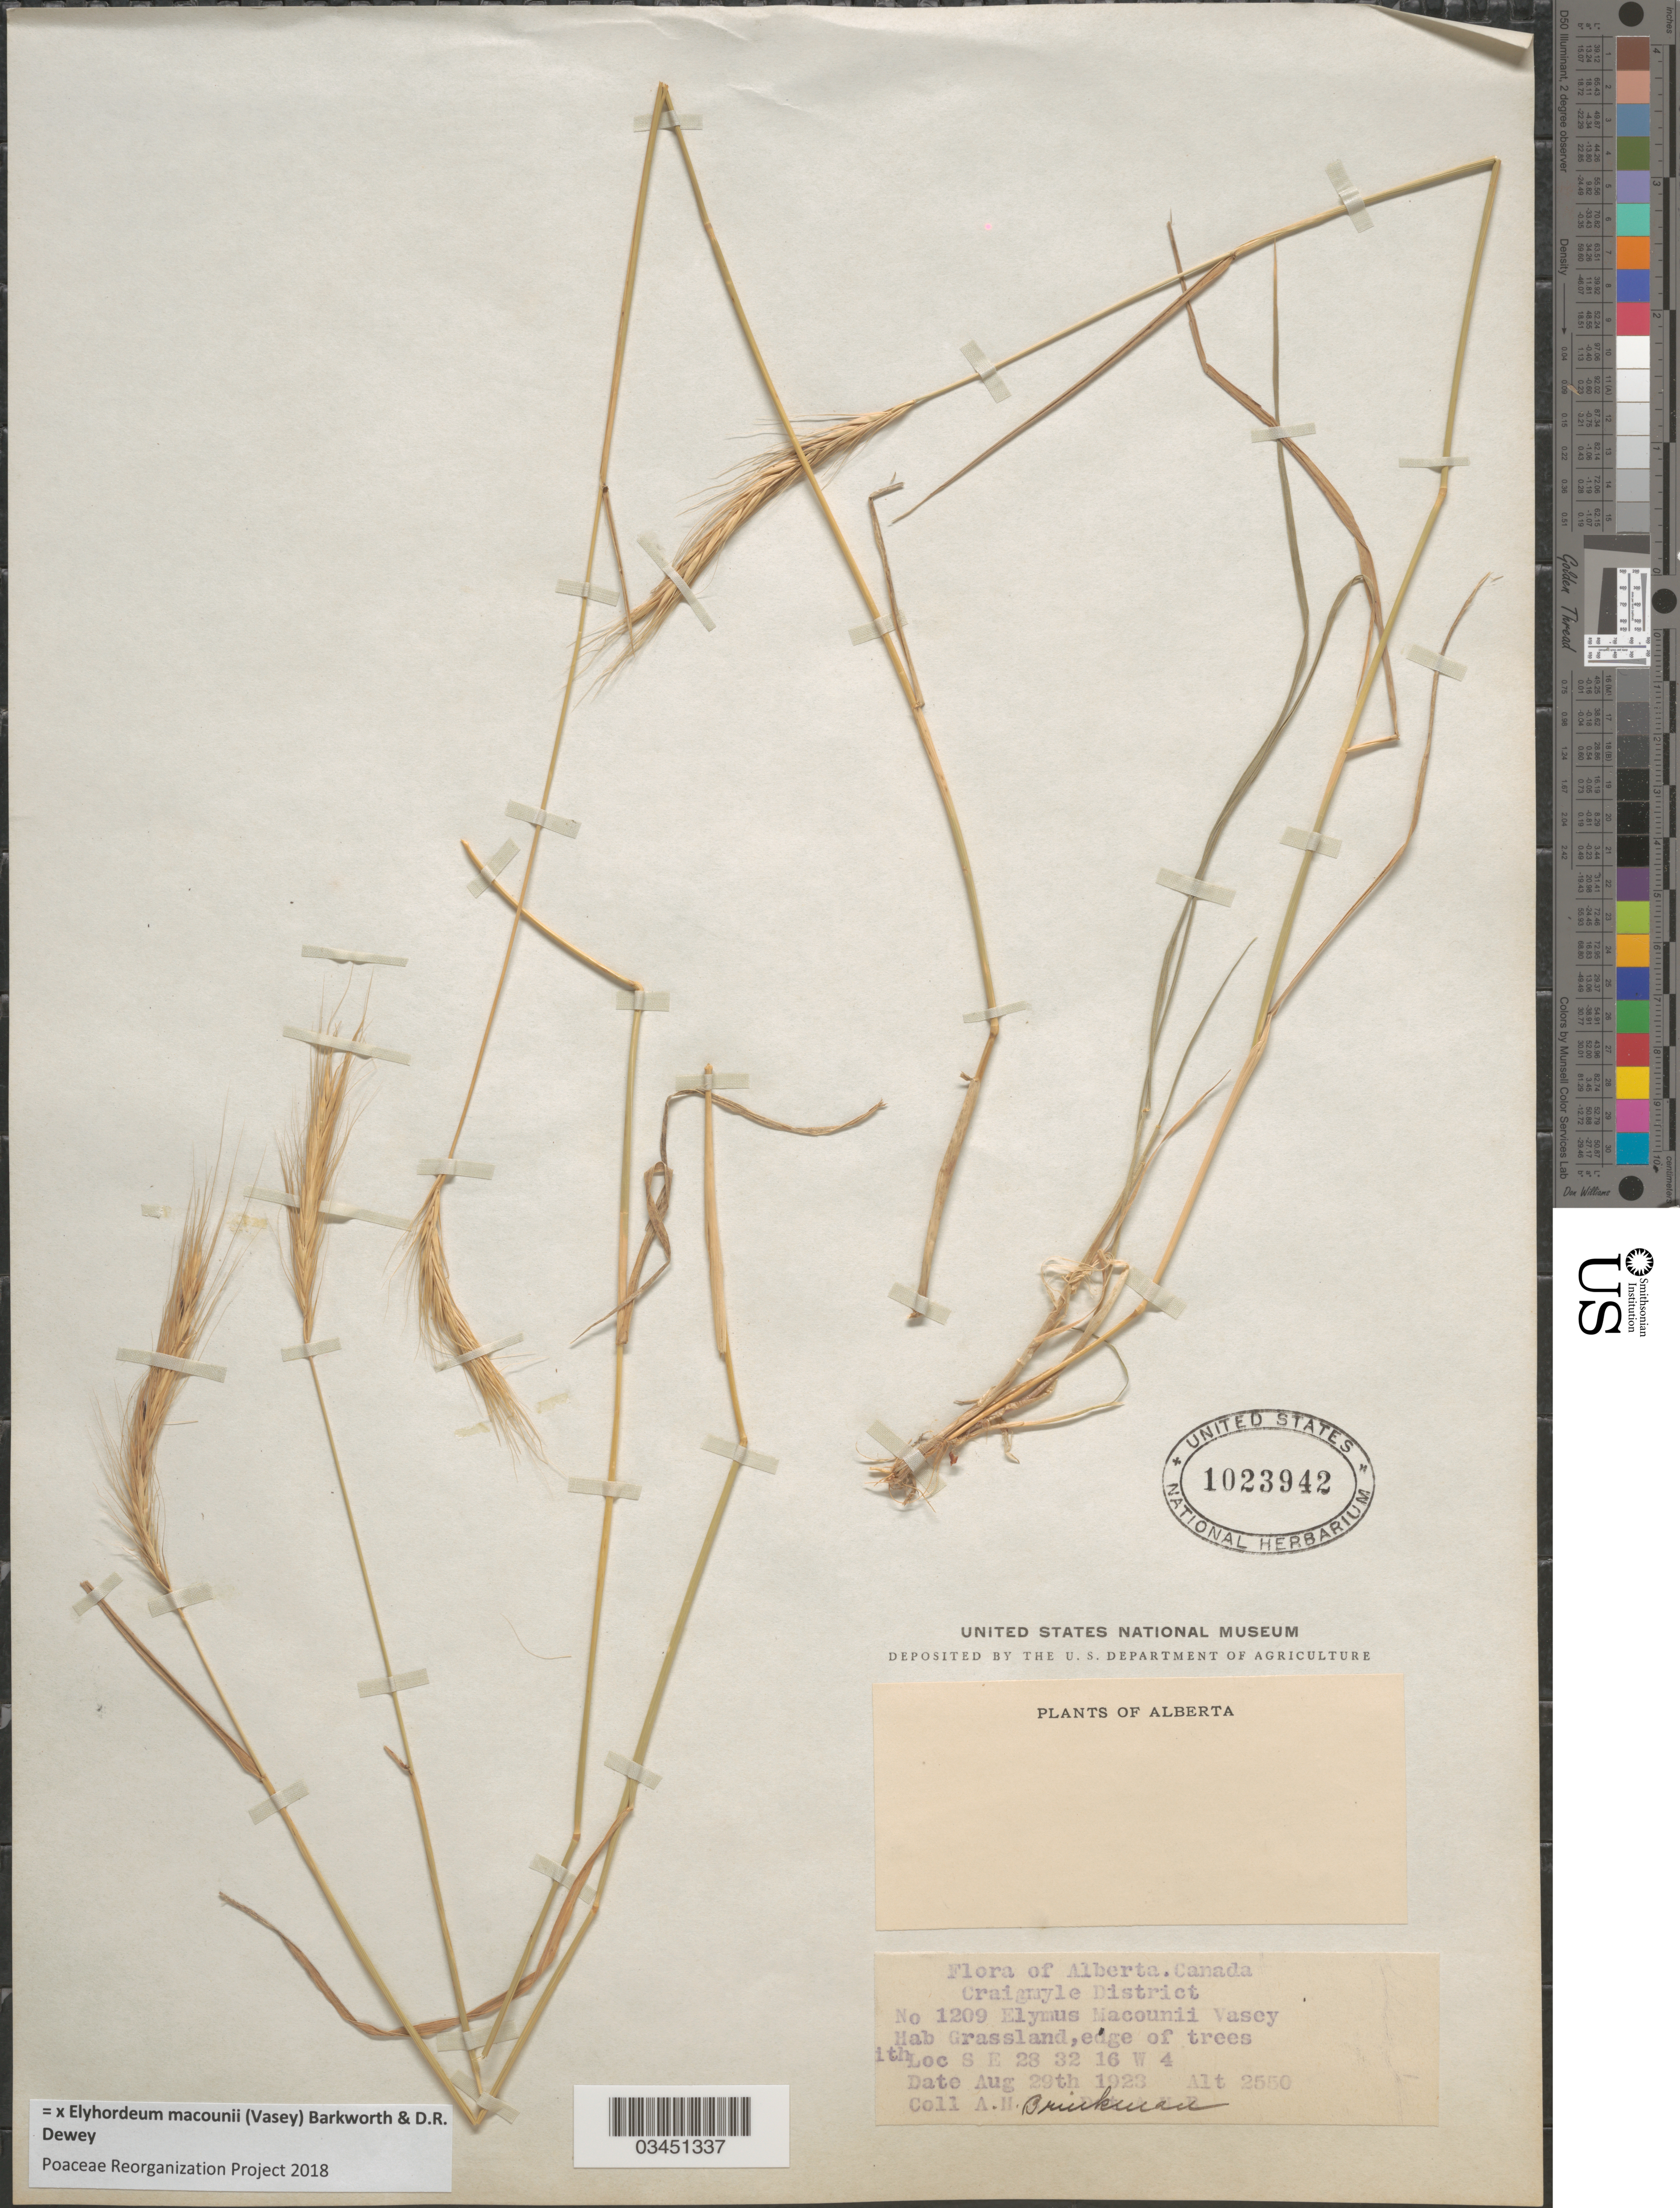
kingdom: Plantae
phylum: Tracheophyta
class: Liliopsida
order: Poales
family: Poaceae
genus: Elyhordeum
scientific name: x Elyhordeum macounii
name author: (Vasey) Barkworth & Dewey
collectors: A. Brinkman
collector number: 1209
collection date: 1923-08-29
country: Canada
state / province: Alberta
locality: Craigmyle District. S E 28 32 16 W 4.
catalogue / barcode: US 1023942